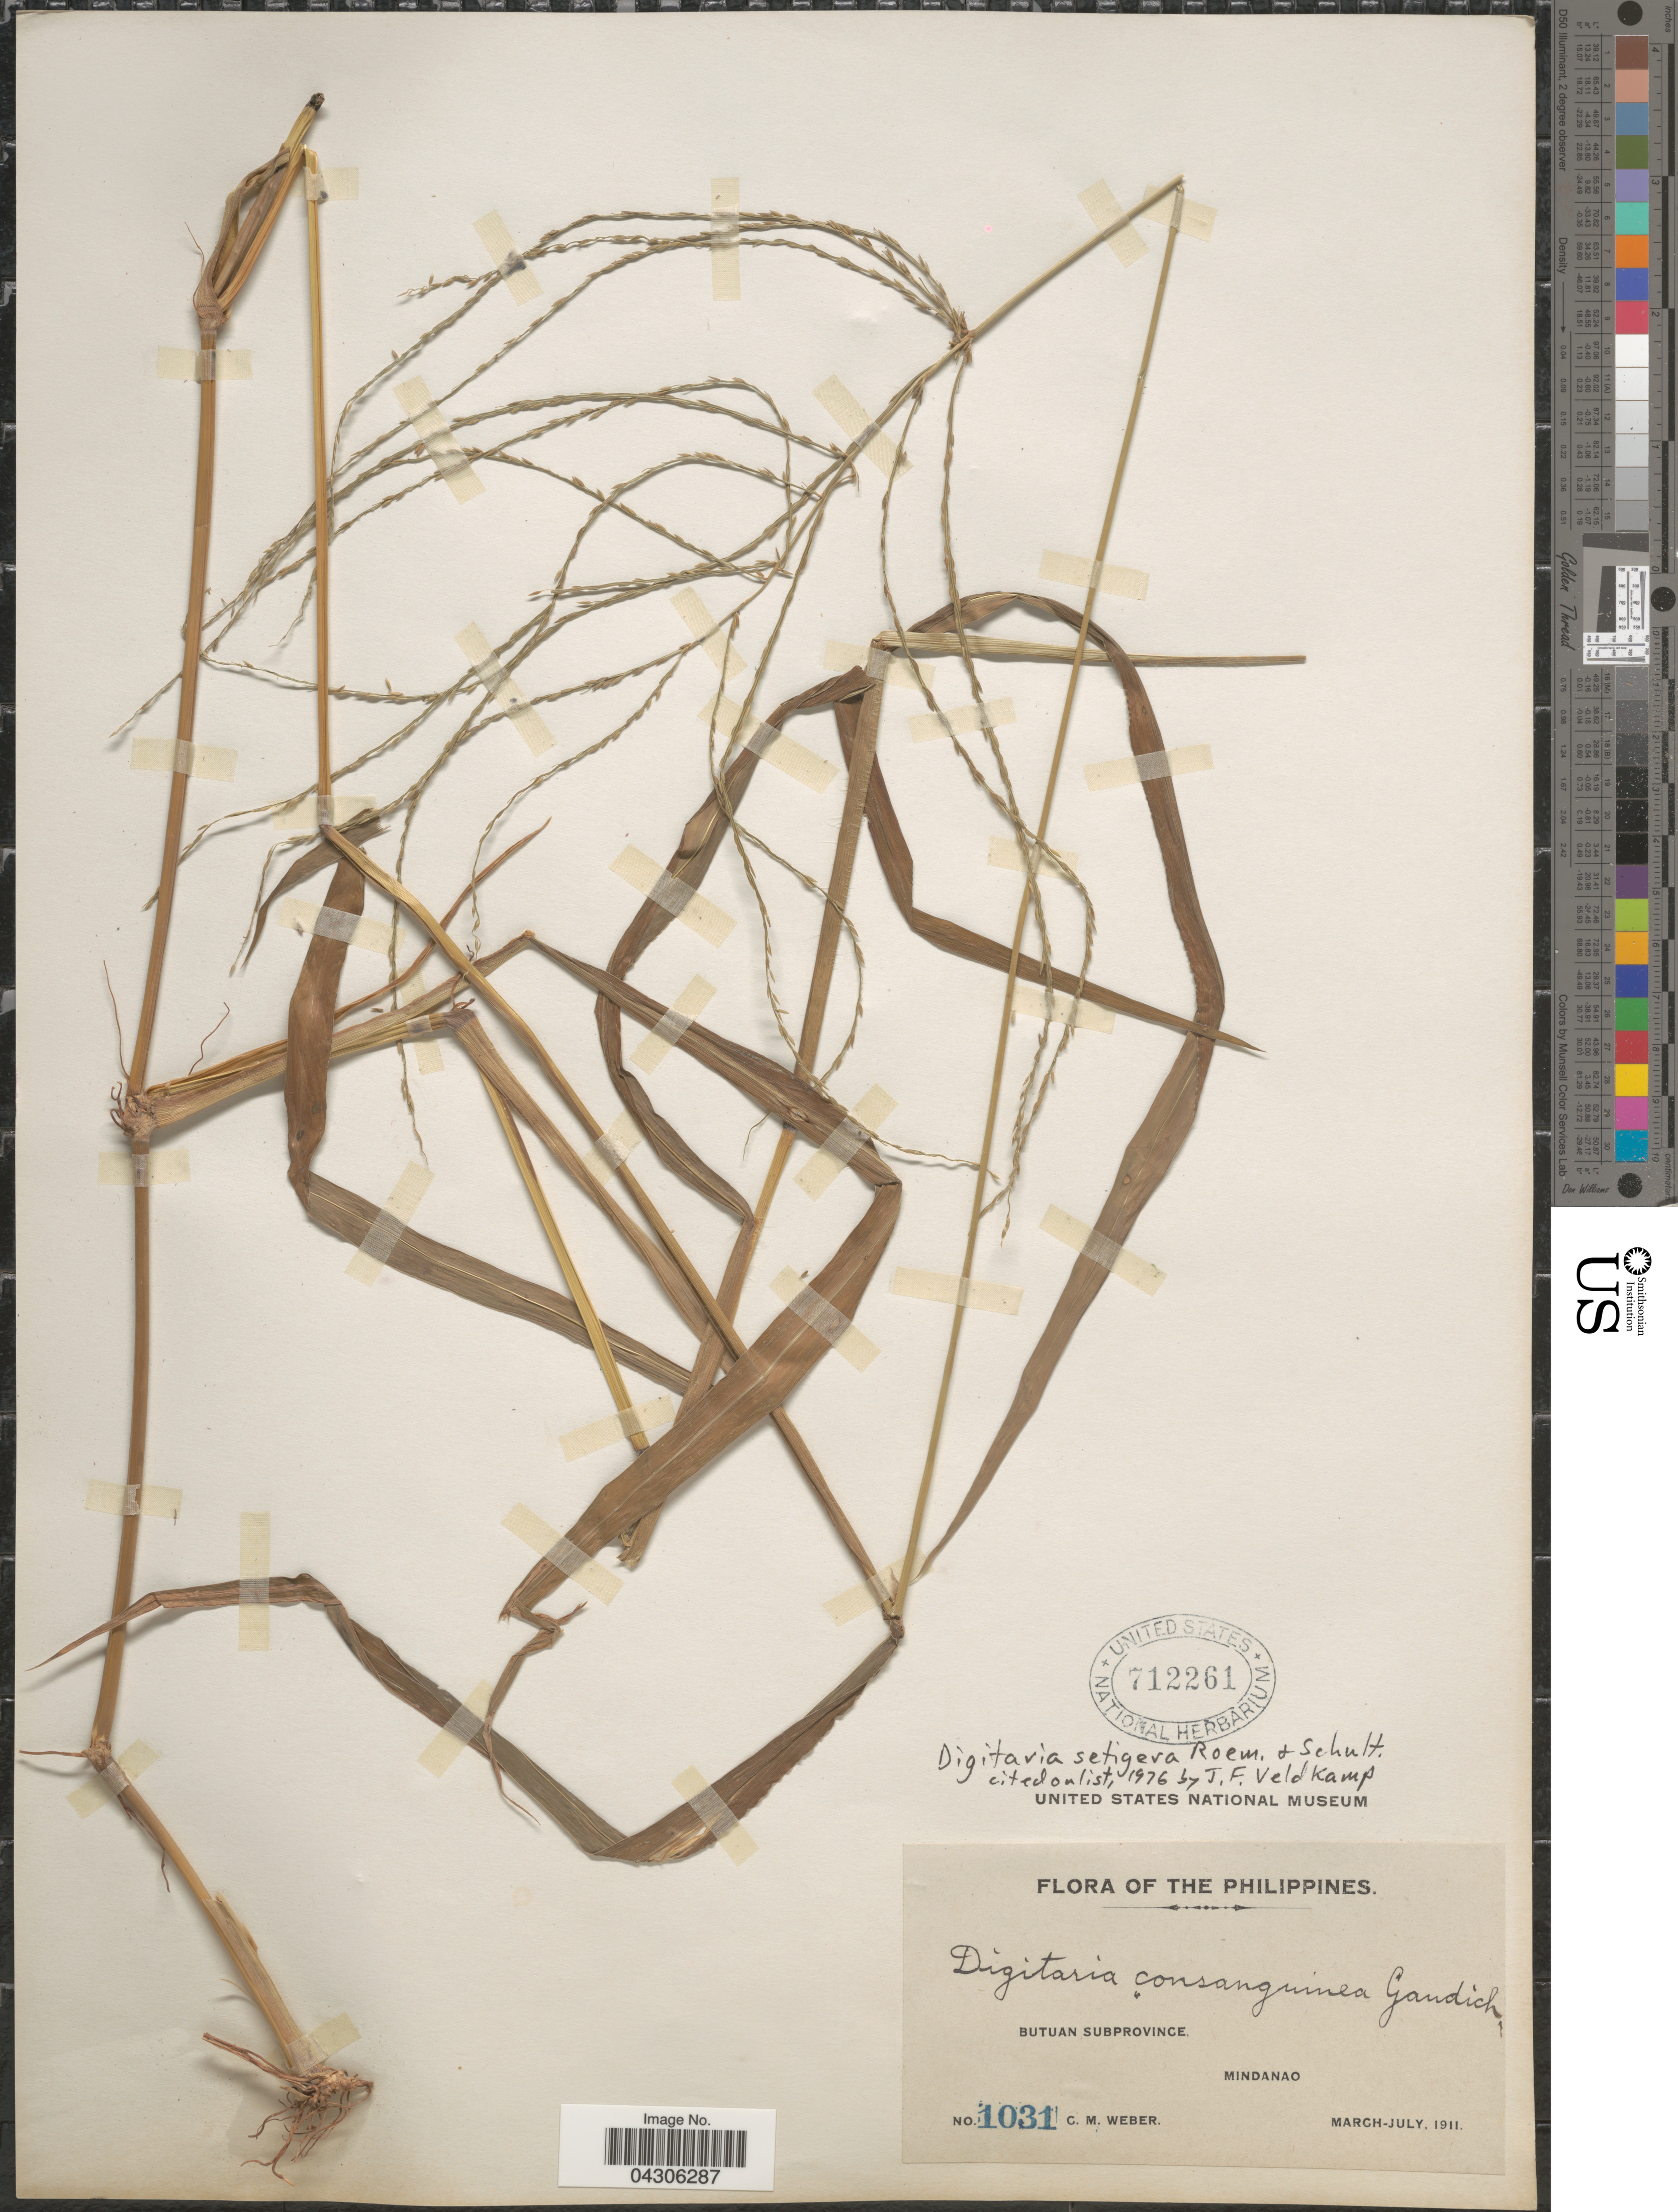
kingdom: Plantae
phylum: Tracheophyta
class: Liliopsida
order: Poales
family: Poaceae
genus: Digitaria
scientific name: Digitaria setigera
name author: Roth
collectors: C. M. Weber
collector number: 1031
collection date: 1911-03/1911-07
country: Philippines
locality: Butuan Subprovince. Mindanao.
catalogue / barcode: US 712261